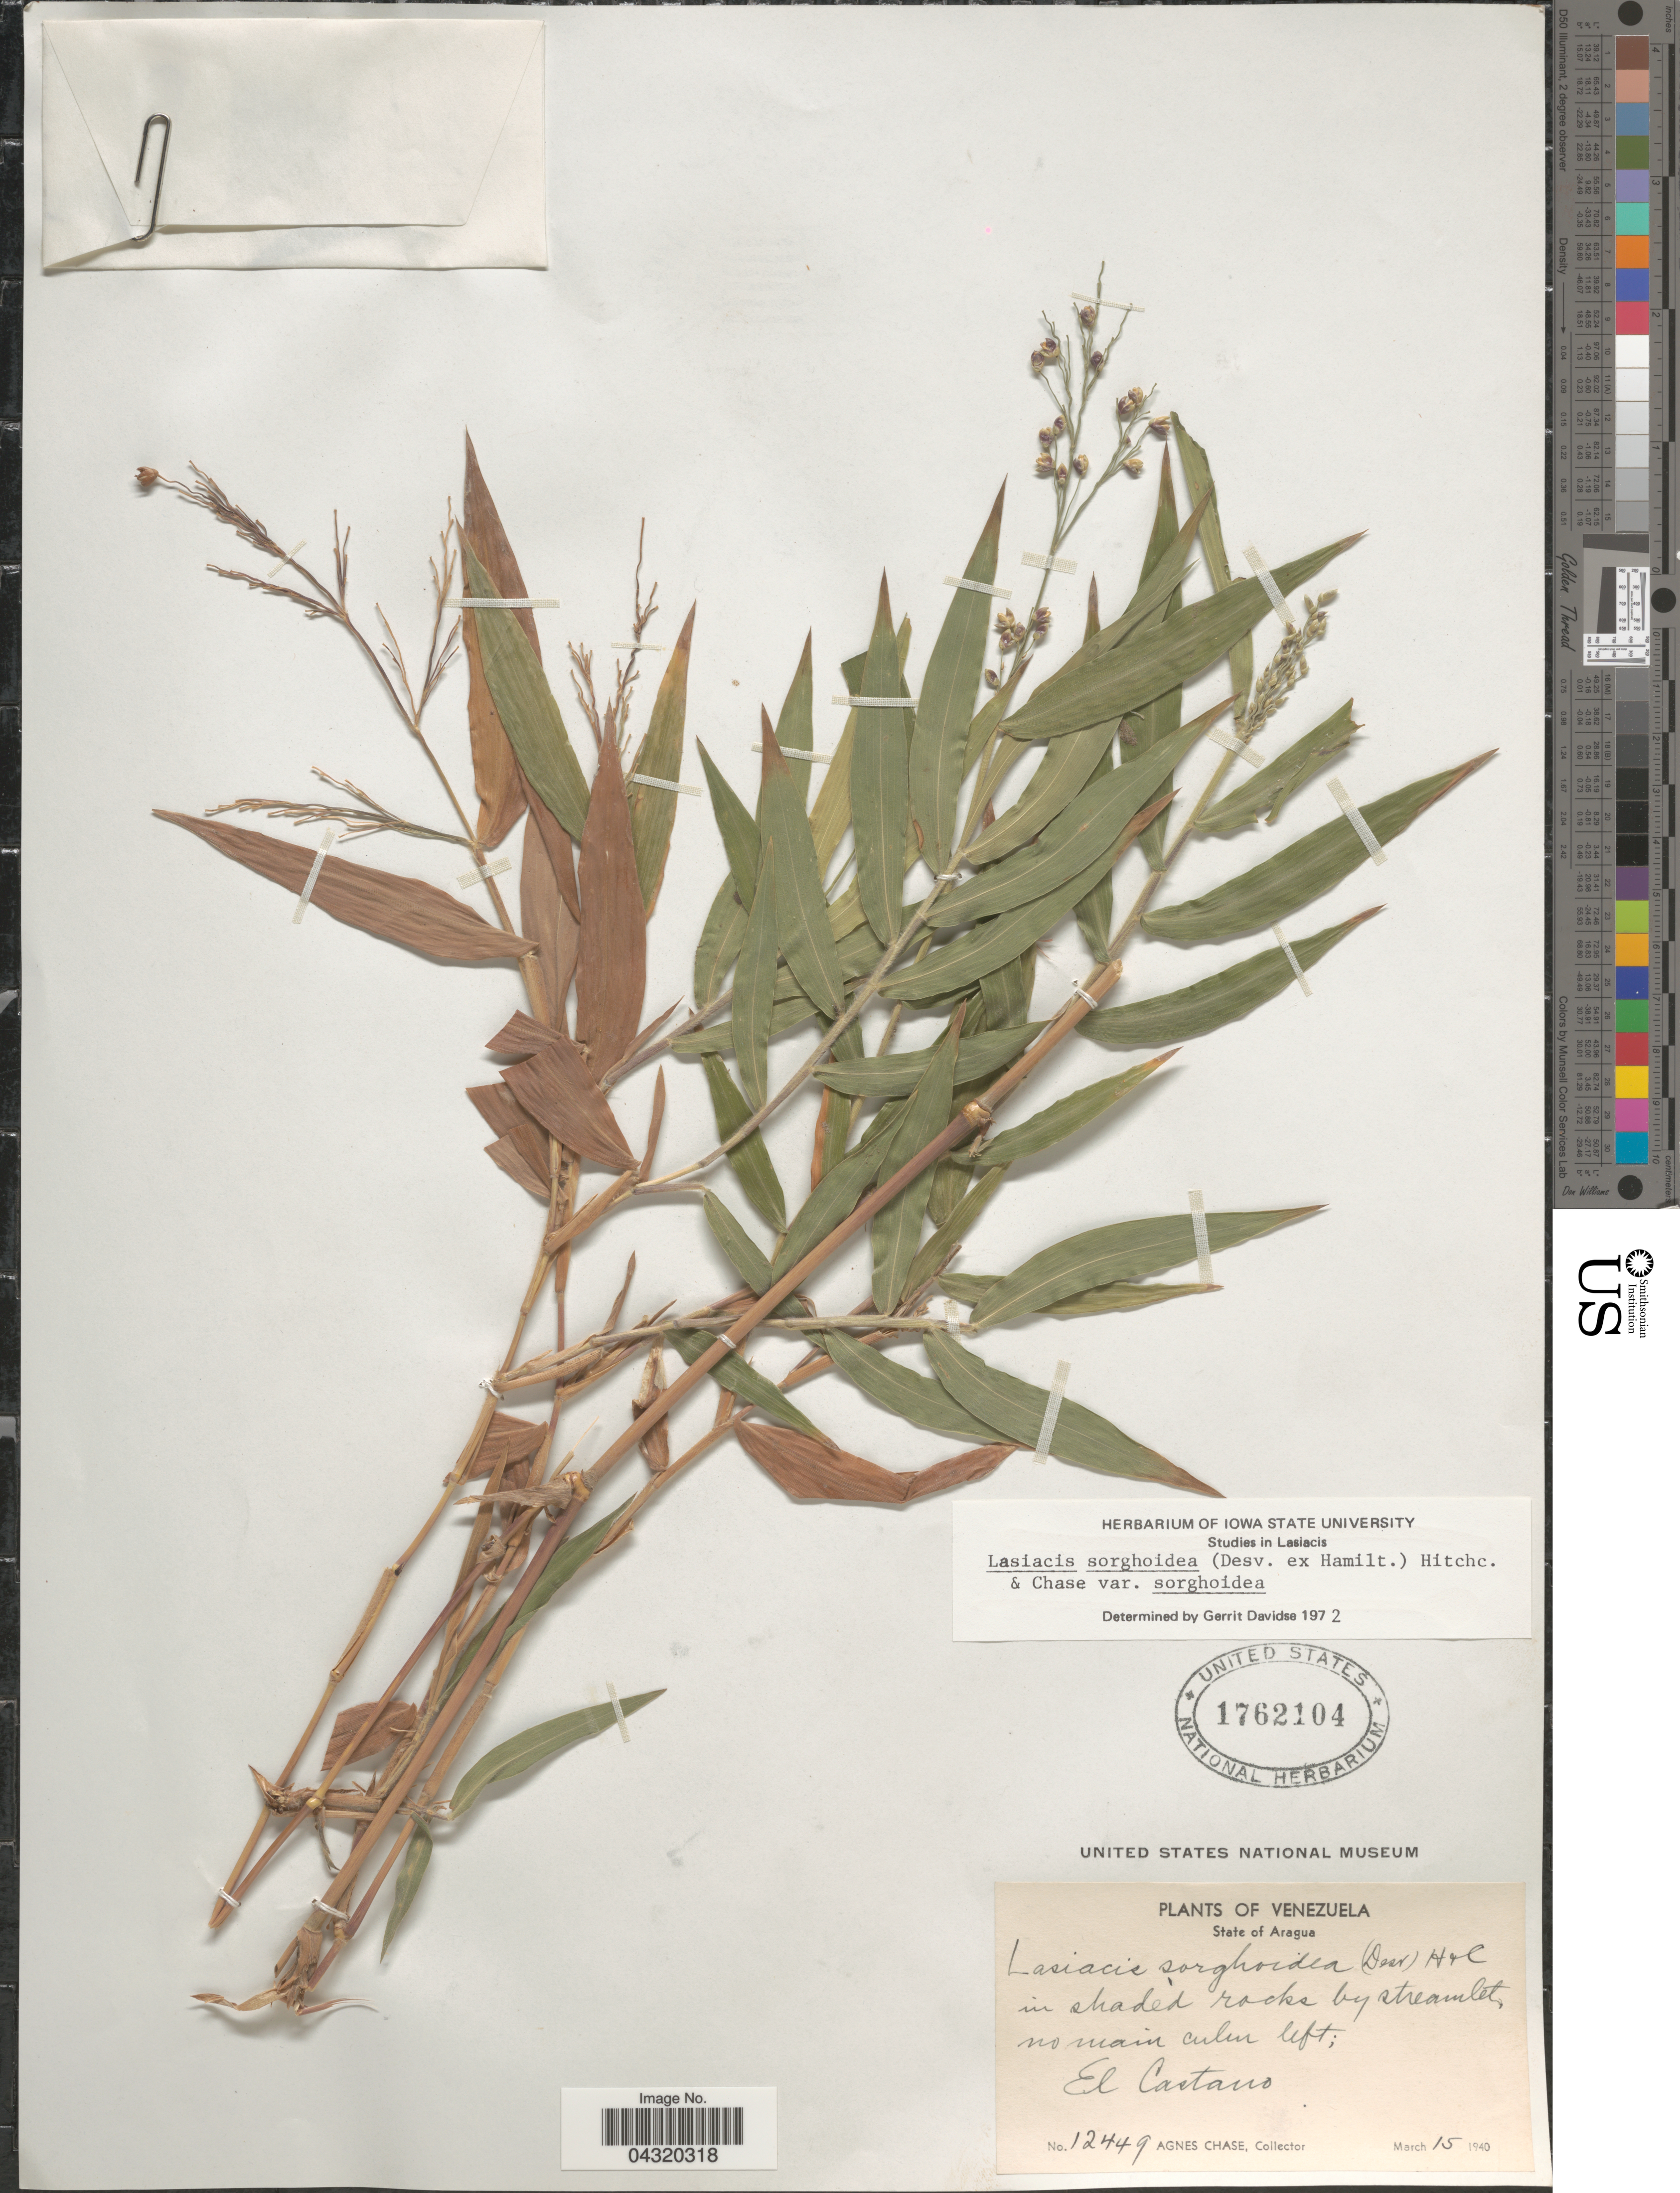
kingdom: Plantae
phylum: Tracheophyta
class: Liliopsida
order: Poales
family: Poaceae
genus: Lasiacis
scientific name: Lasiacis sorghoidea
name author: (Desv. ex Ham.) Hitchc. & Chase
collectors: A. Chase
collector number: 12449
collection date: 1940-03-15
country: Venezuela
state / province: Aragua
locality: El Castano.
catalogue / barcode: US 1762104